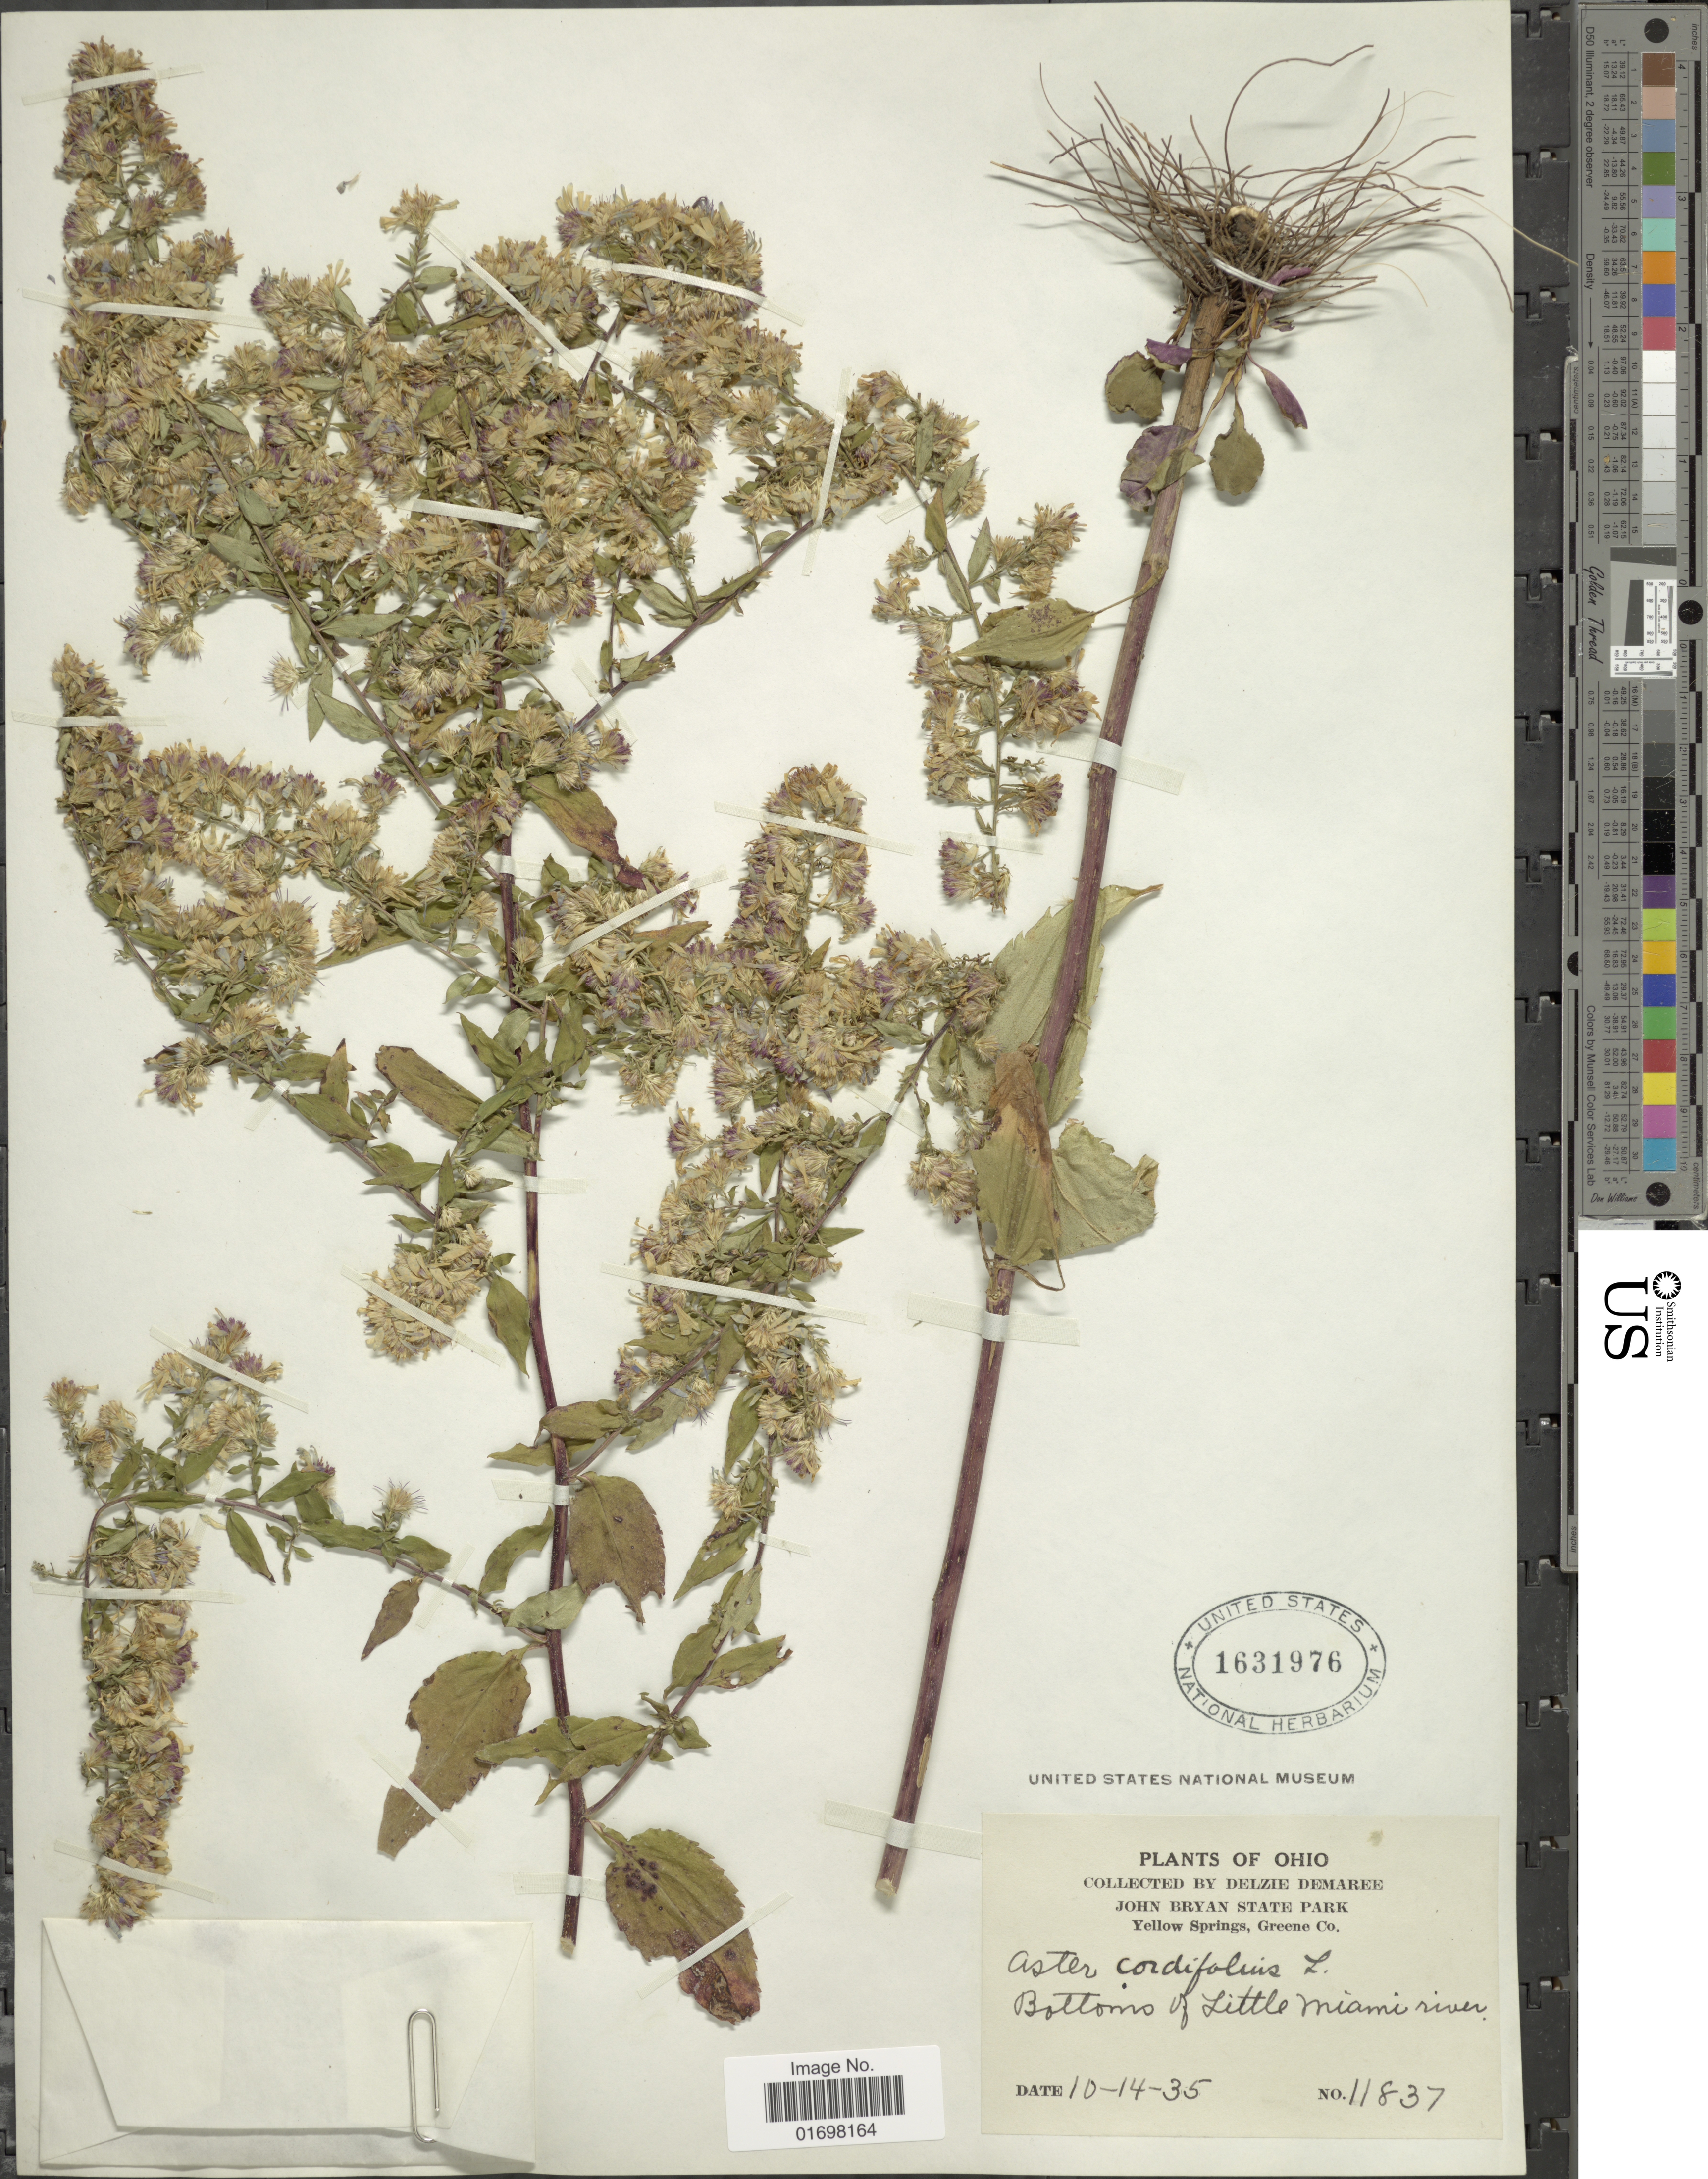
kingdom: Plantae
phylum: Tracheophyta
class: Magnoliopsida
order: Asterales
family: Asteraceae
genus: Symphyotrichum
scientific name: Symphyotrichum cordifolium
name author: (L.) G.L. Nesom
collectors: D. Demaree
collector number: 11837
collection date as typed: Transcribed d/m/y: 14/10/35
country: United States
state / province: Ohio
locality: Ohio. John Bryan State Park. Yellow Springs, Green Co. Bottoms of Littlle Miami river.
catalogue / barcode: US 1631976